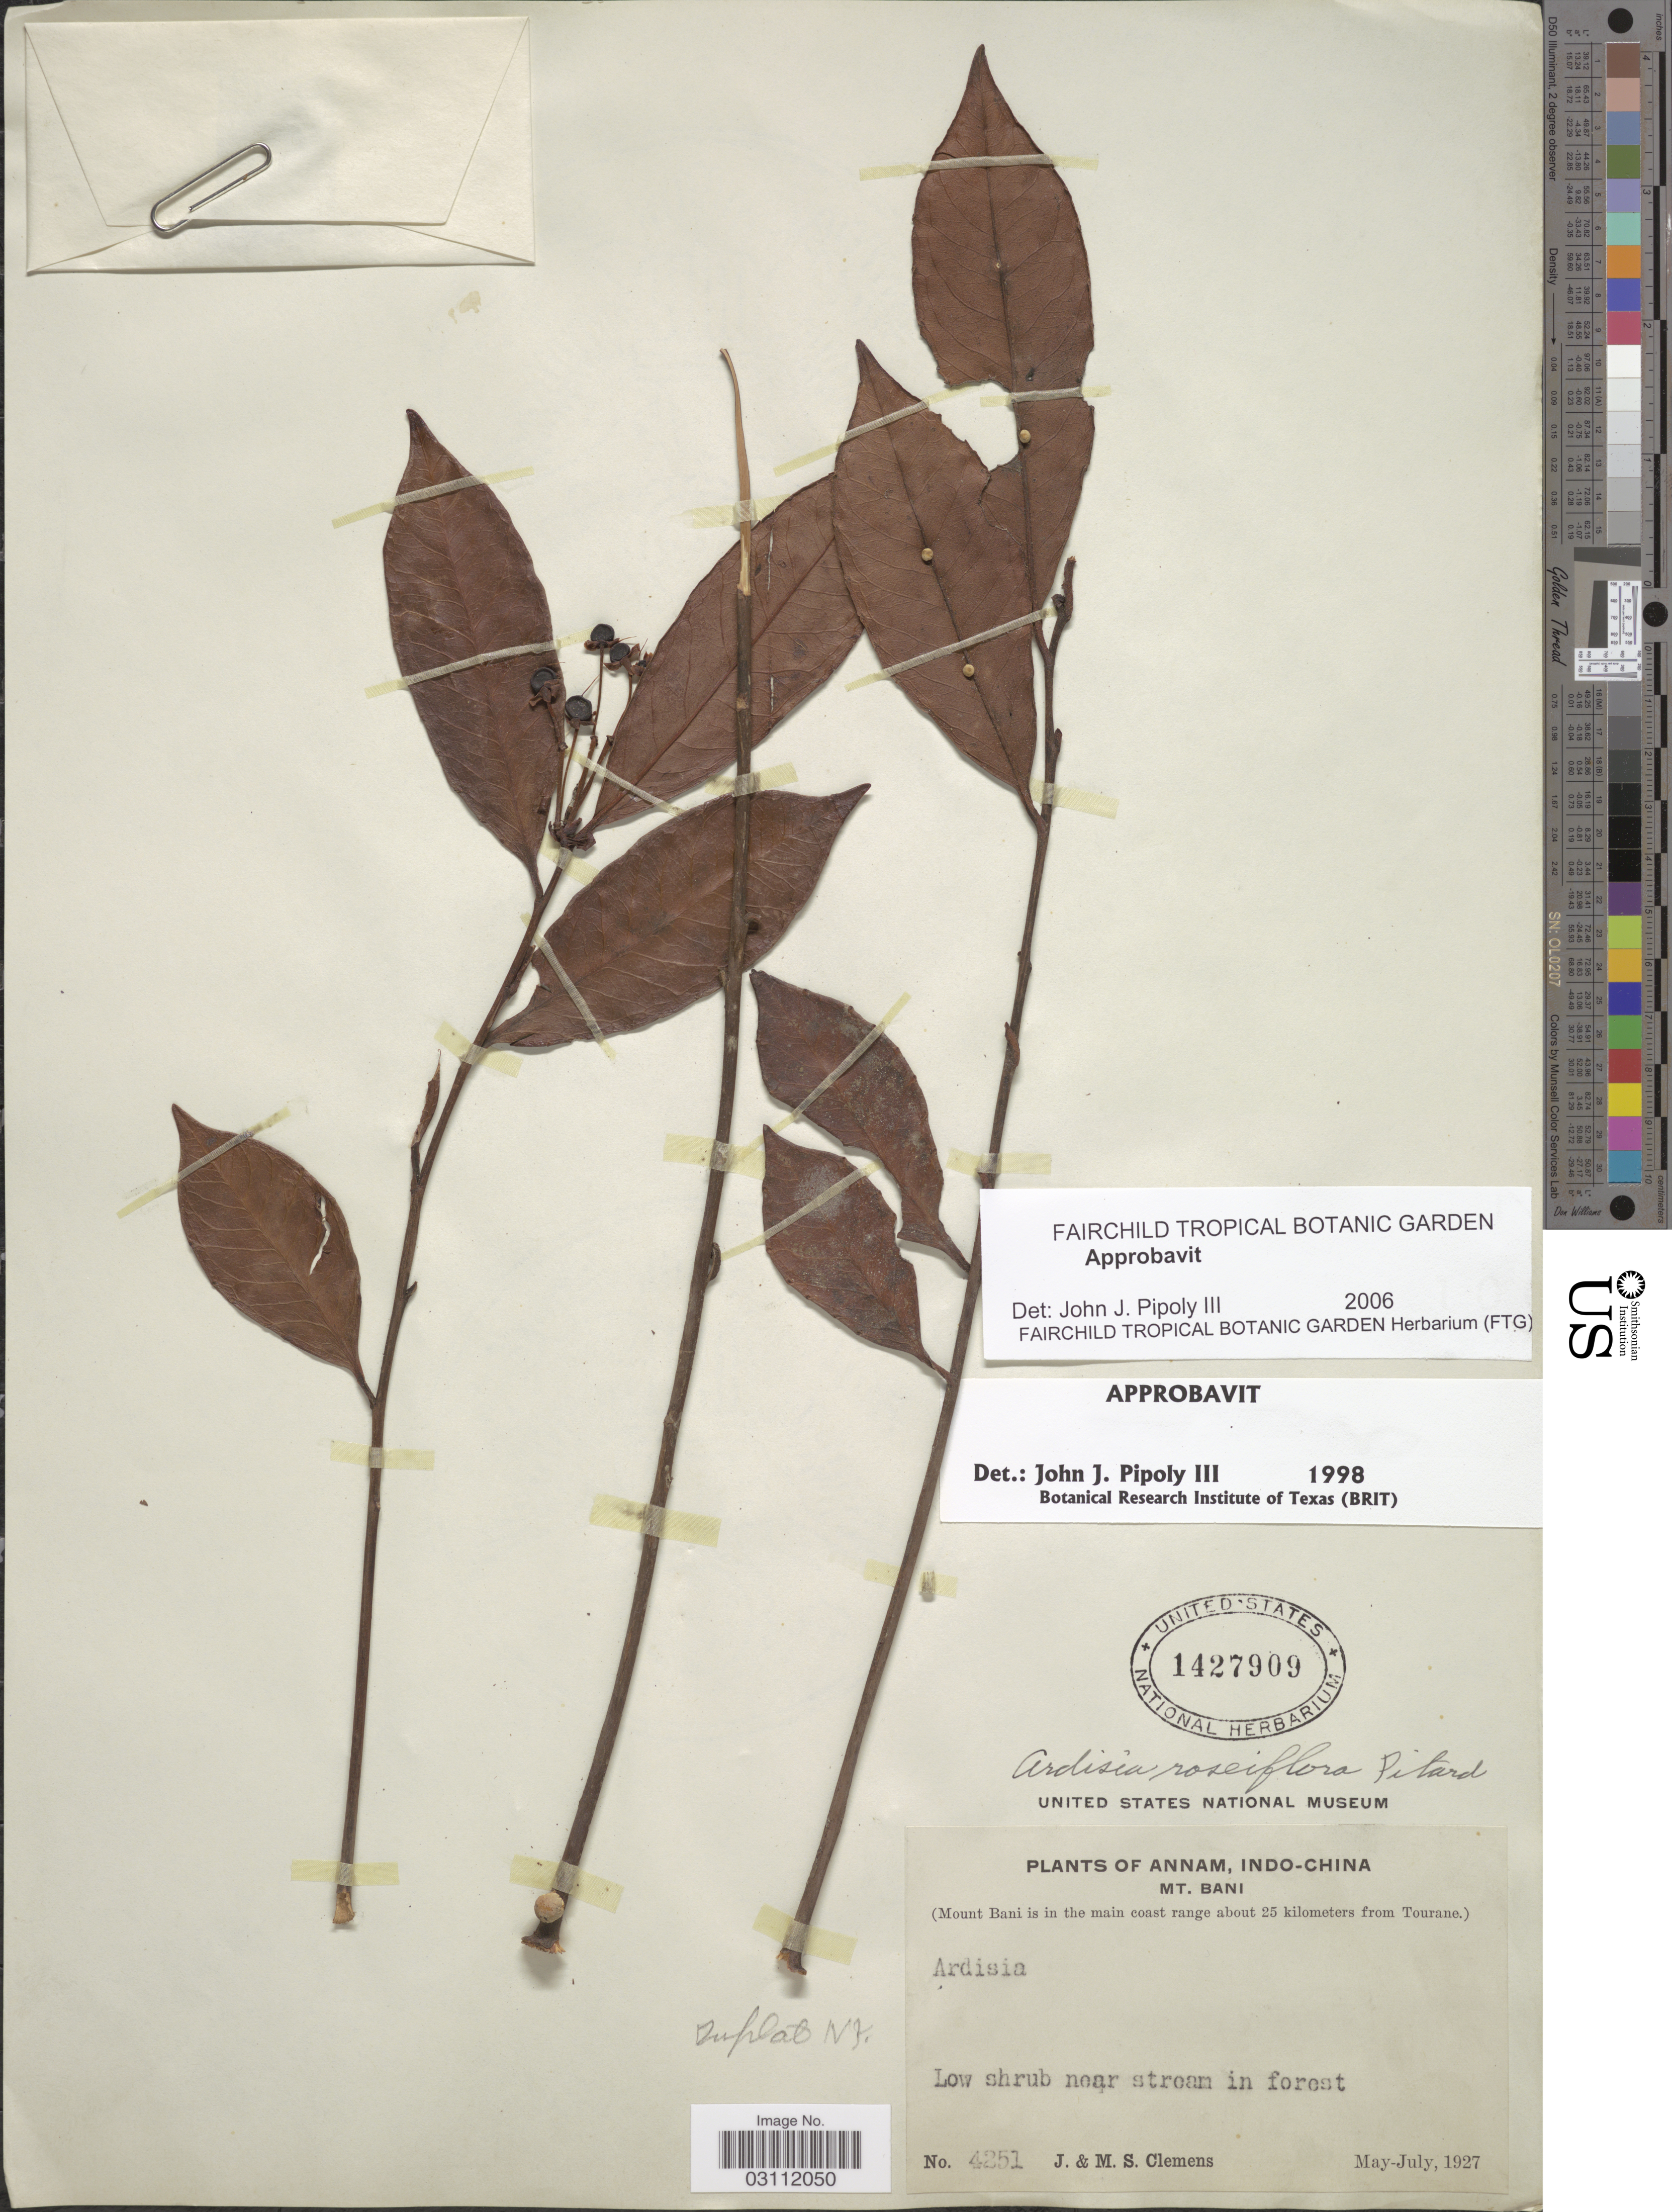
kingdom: Plantae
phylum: Tracheophyta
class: Magnoliopsida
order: Ericales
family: Primulaceae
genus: Ardisia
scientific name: Ardisia roseiflora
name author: Pit.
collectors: J. Clemens & M. S. Clemens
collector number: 4251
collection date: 1927-05/1927-07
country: Vietnam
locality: Annam, Indo-China, Mt. Bani, (Mount Bani is in the main coast range about 25 kilometers from Tourane).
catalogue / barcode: US 1427909